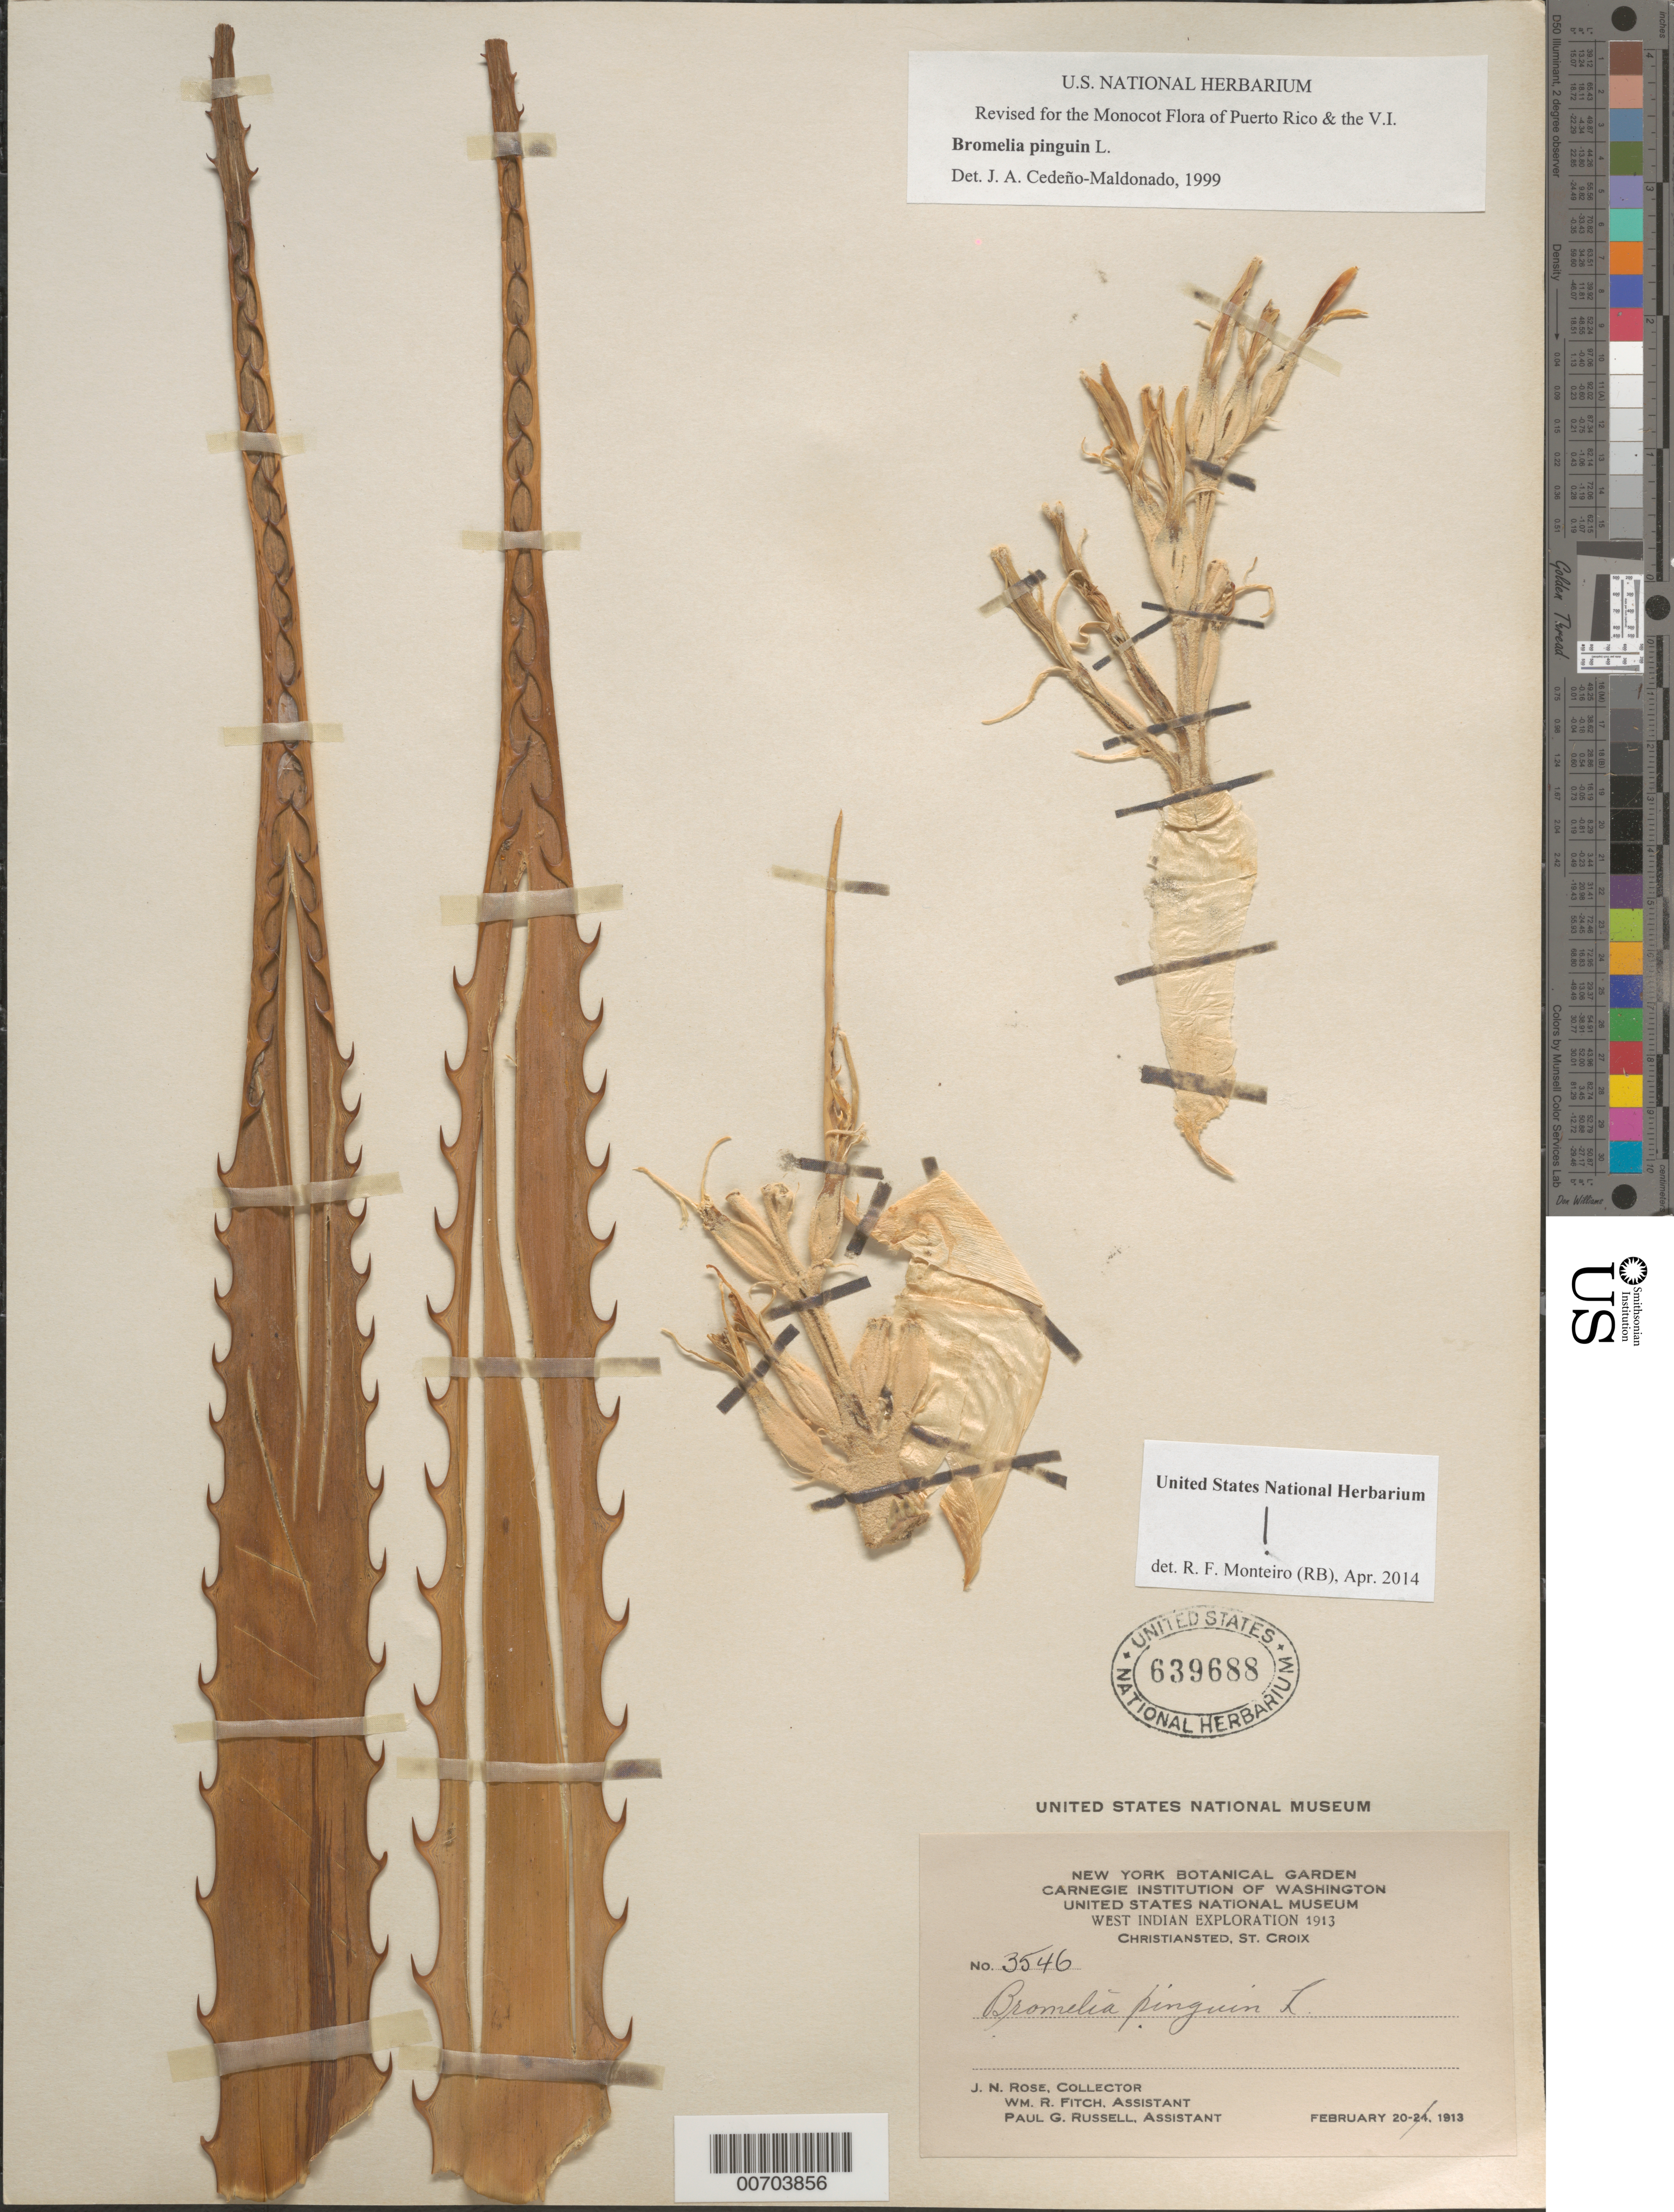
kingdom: Plantae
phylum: Tracheophyta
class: Liliopsida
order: Poales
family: Bromeliaceae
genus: Bromelia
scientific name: Bromelia pinguin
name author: L.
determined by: Cedeño-Maldonado, J. A.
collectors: J. N. Rose, W. R. Fitch & P. G. Russell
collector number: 3546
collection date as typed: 20 Feb 1913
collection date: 1913-02-20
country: U.S. Virgin Islands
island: St. Croix Island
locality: Christiansted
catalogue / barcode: US 639688